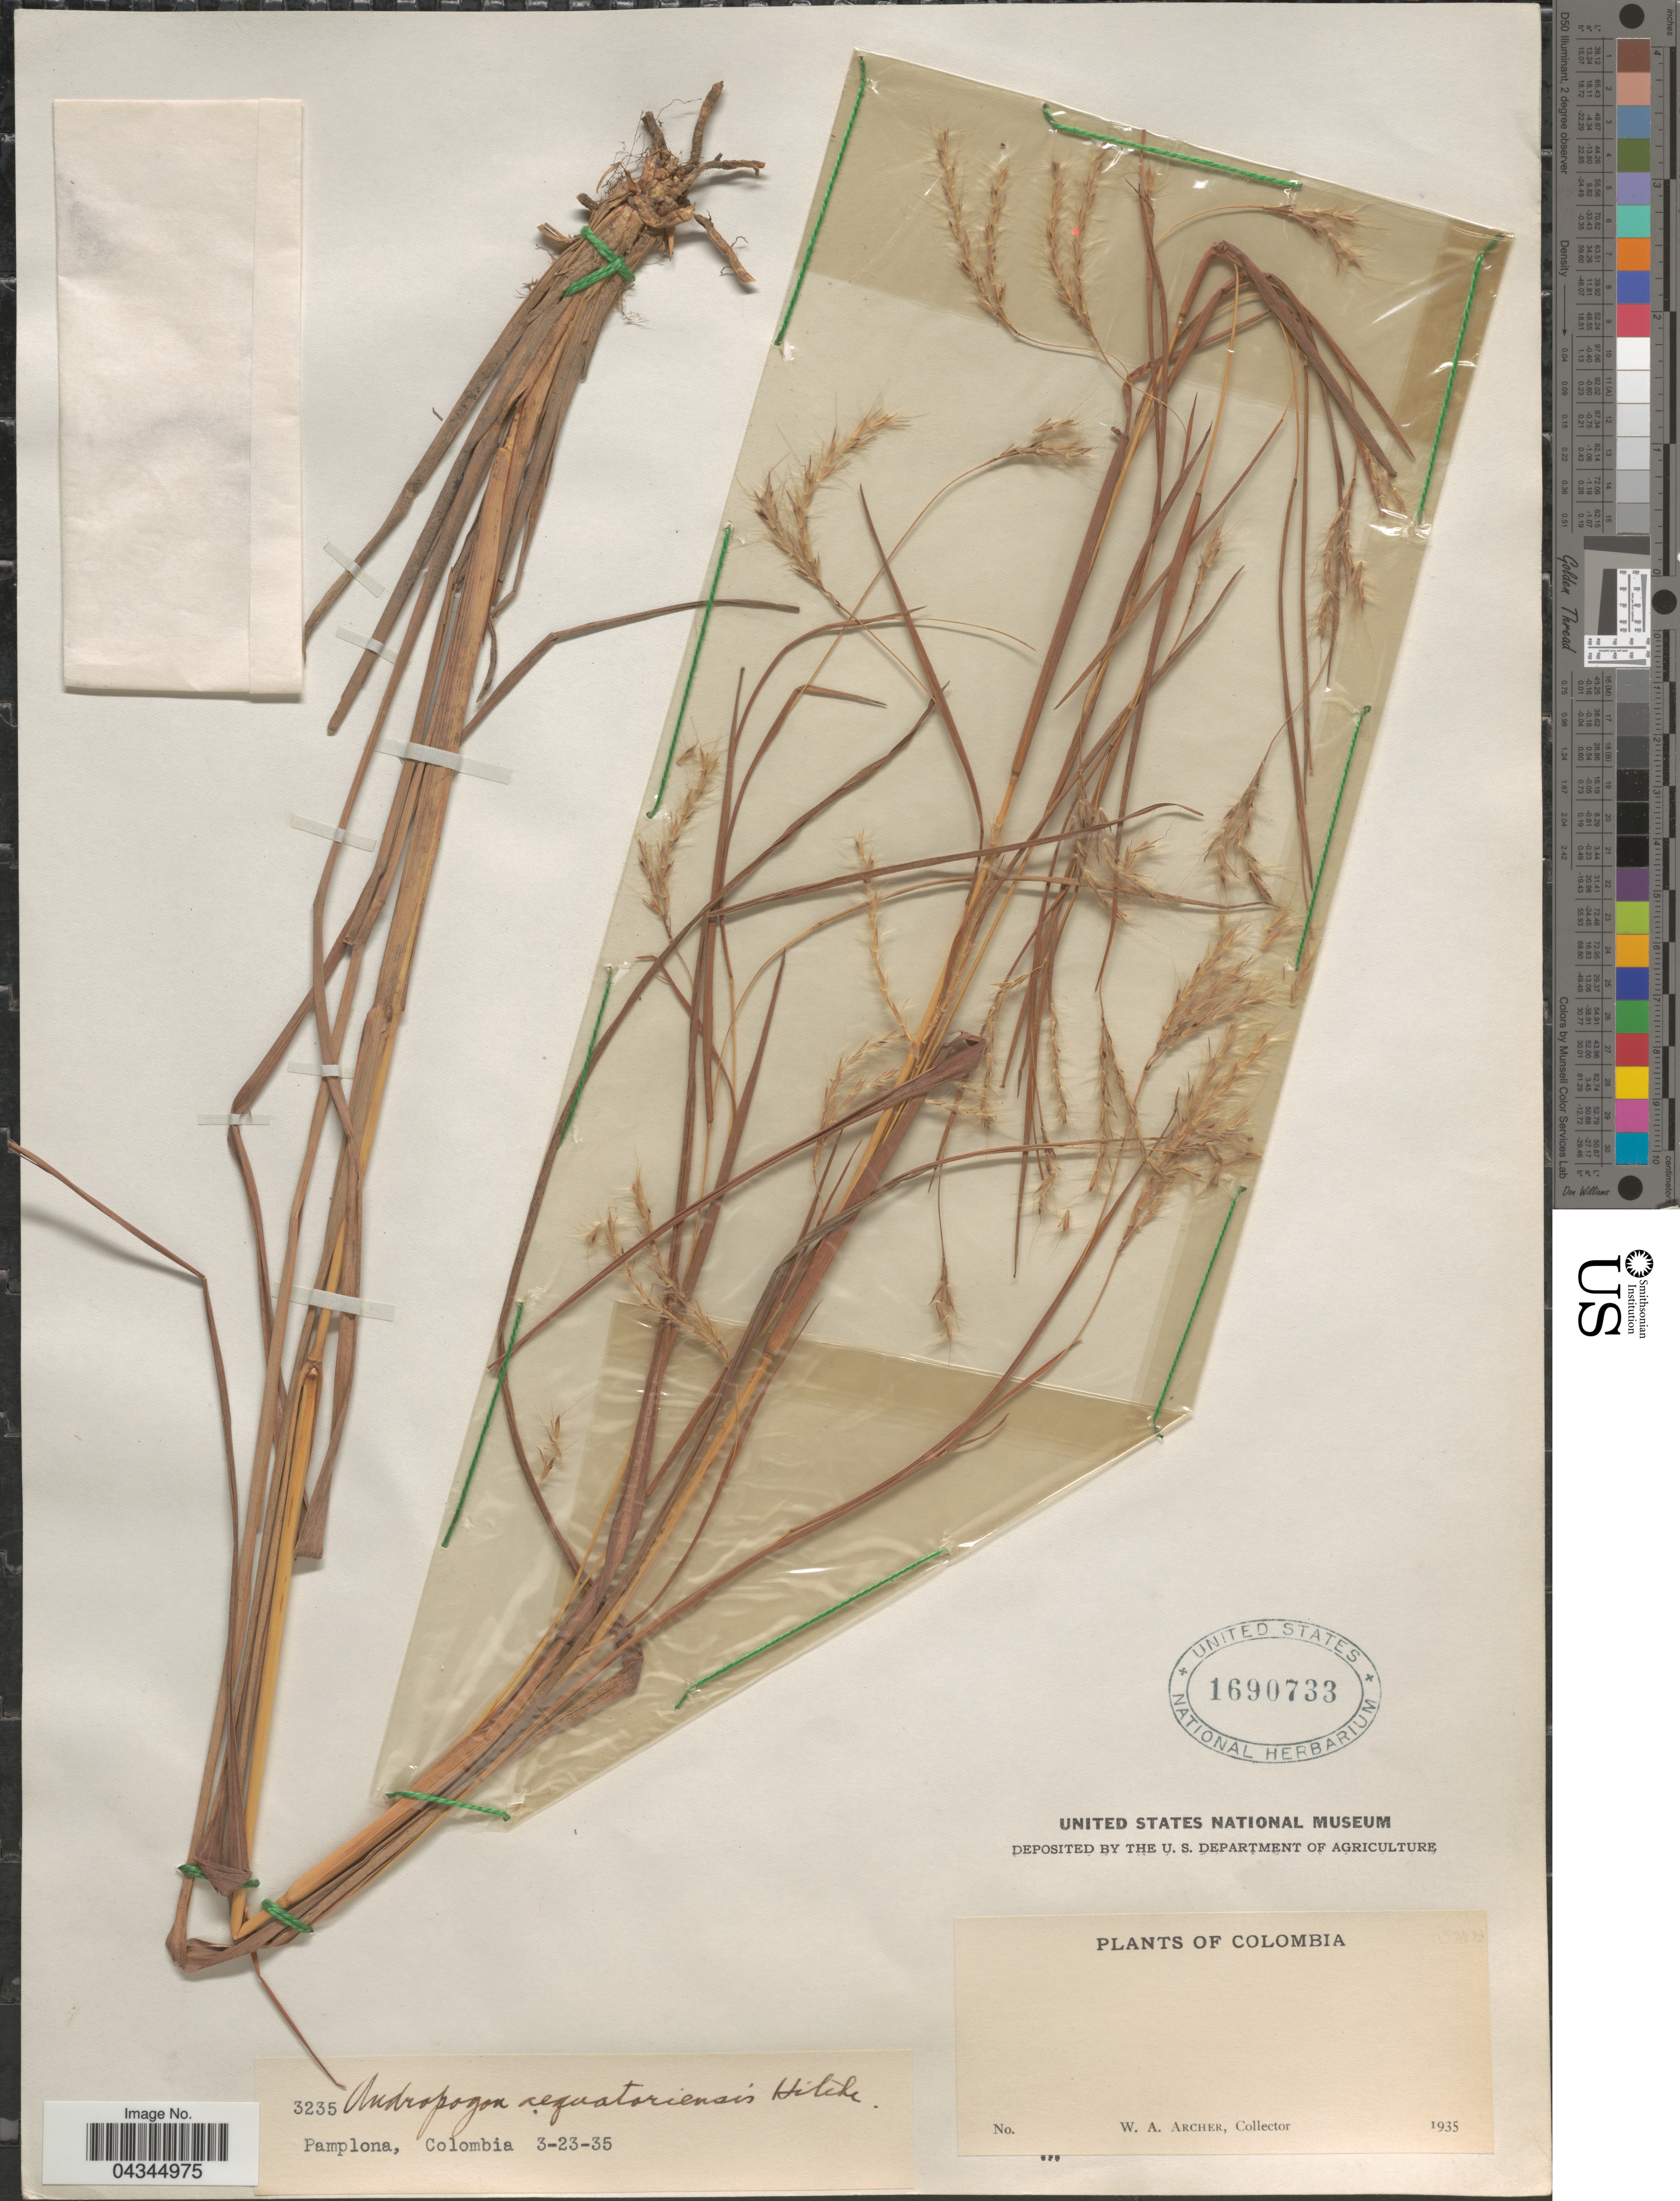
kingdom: Plantae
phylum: Tracheophyta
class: Liliopsida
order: Poales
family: Poaceae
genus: Andropogon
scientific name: Andropogon aequatoriensis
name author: Hitchc.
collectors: W. Archer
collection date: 1935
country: Colombia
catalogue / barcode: US 1690733